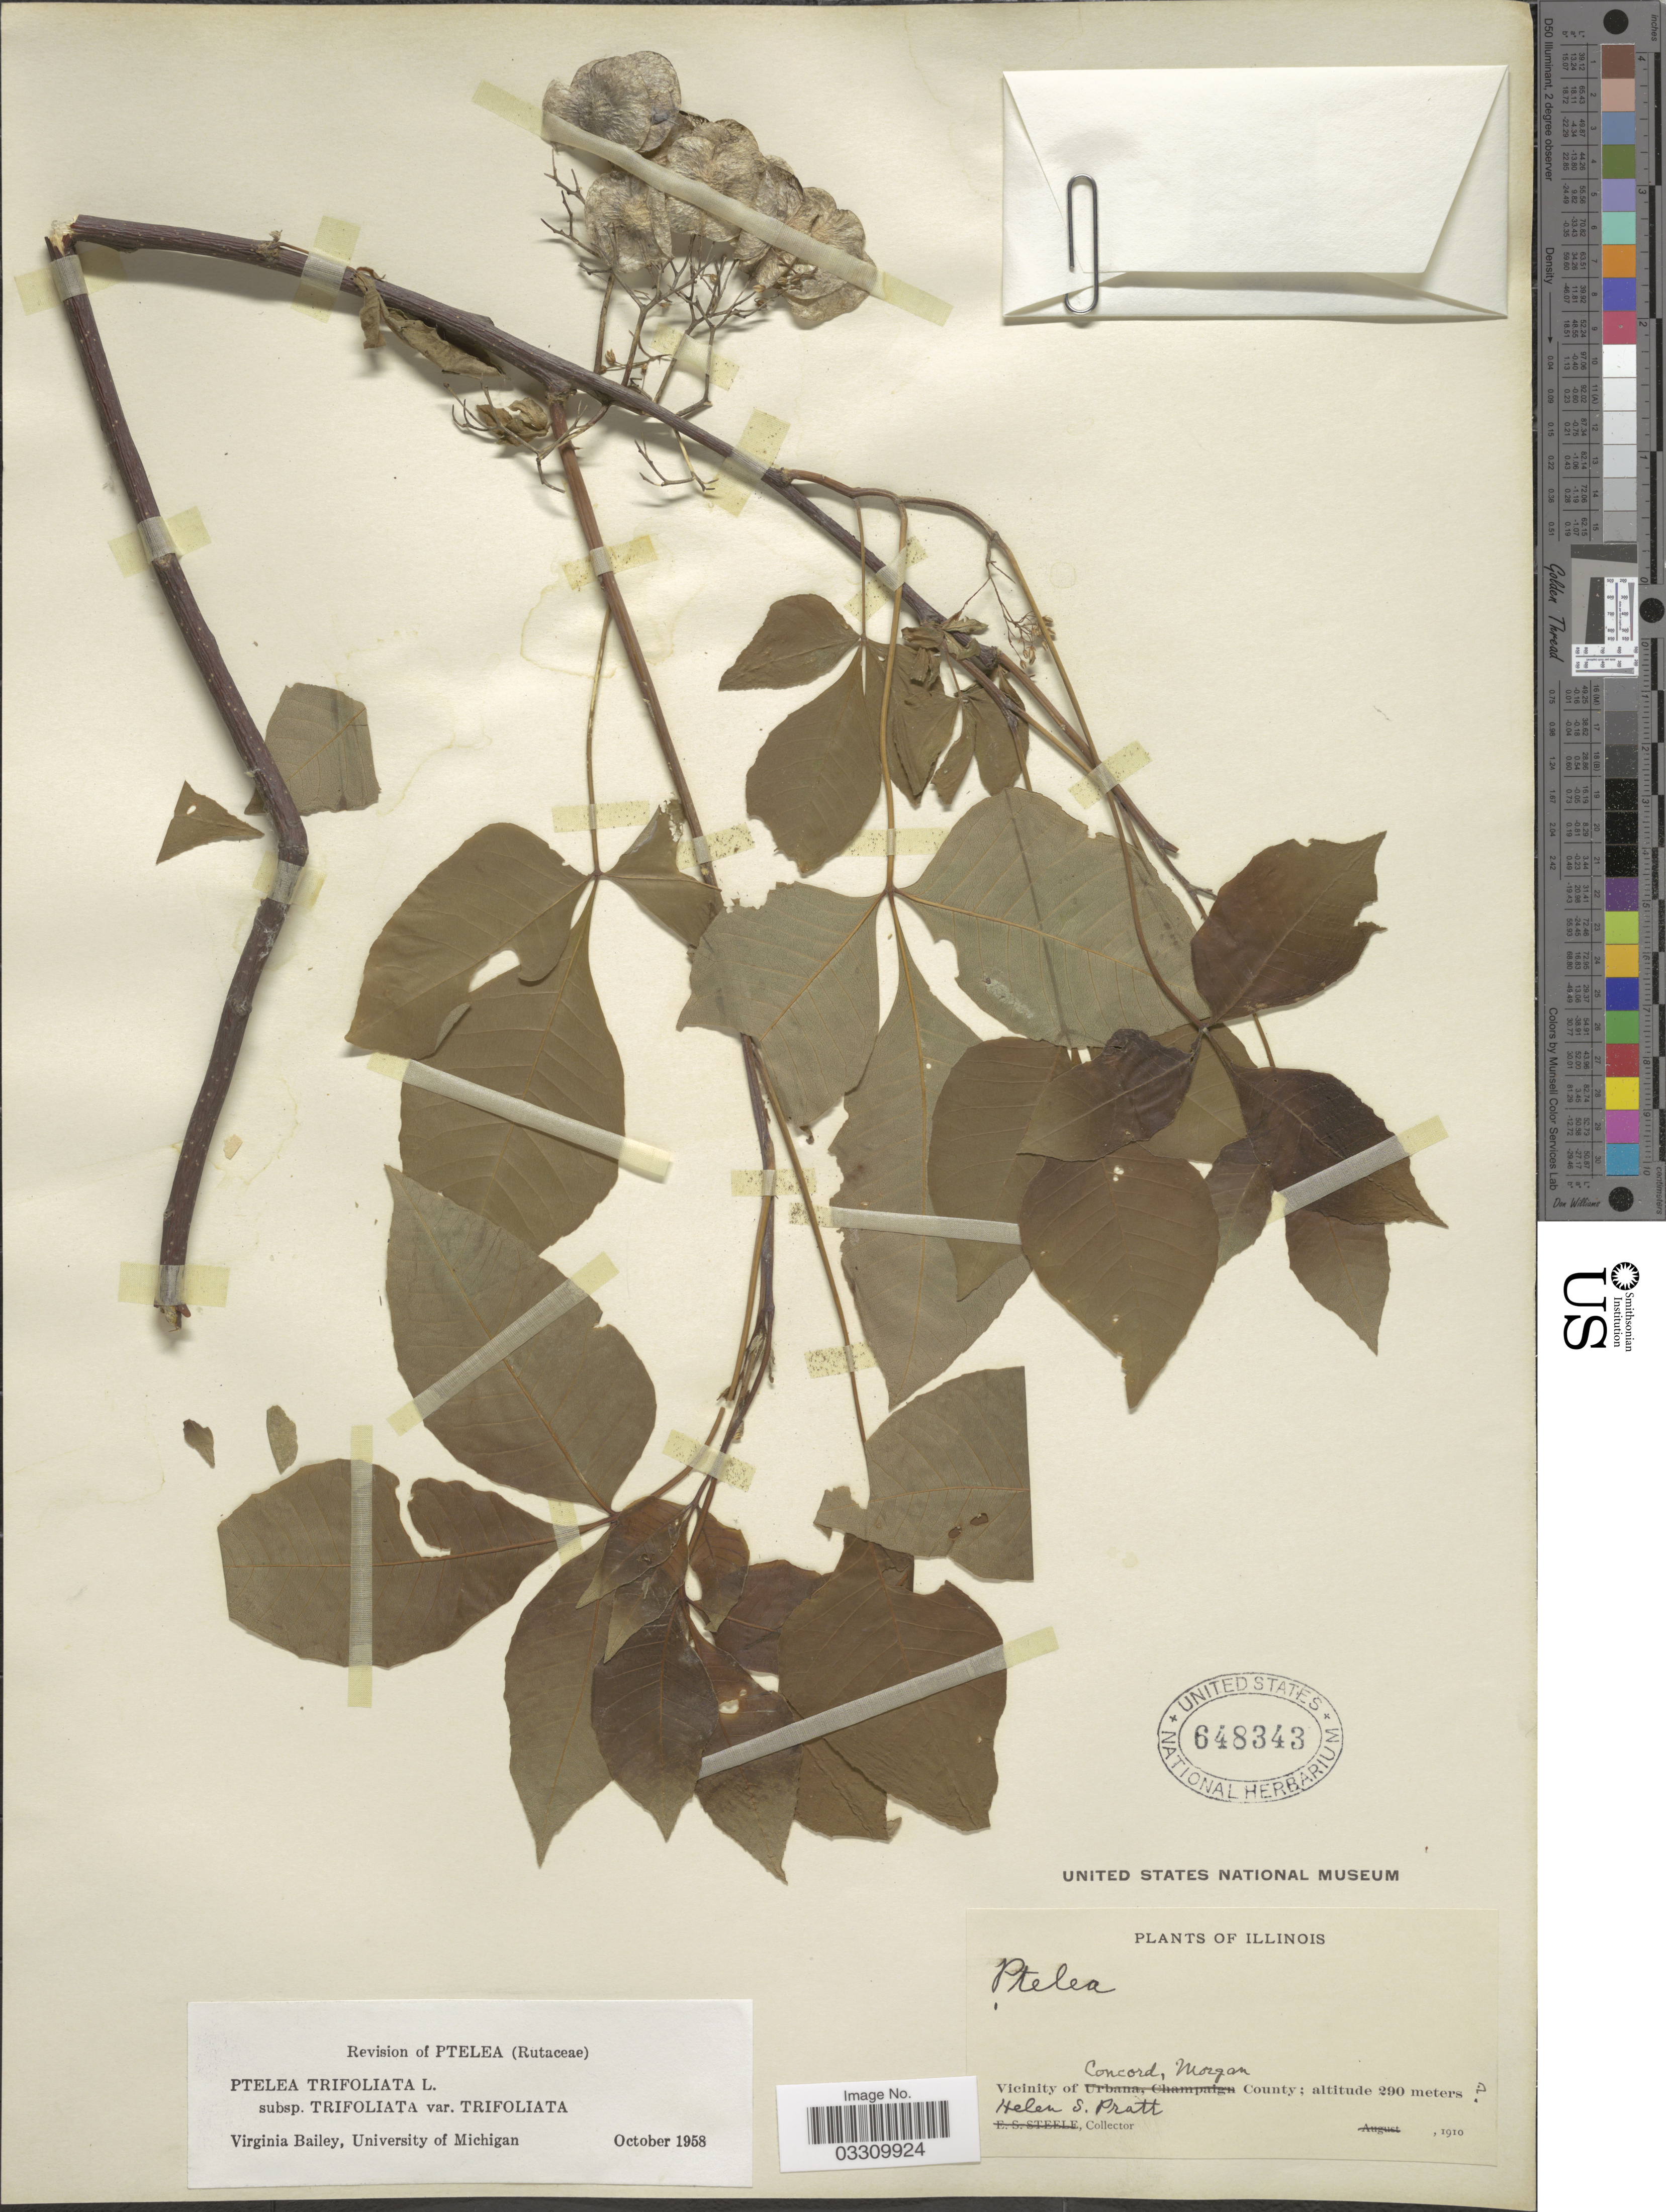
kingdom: Plantae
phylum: Tracheophyta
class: Magnoliopsida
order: Sapindales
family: Rutaceae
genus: Ptelea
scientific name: Ptelea trifoliata subsp. trifoliata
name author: L.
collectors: H. Pratt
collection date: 1910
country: United States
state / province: Illinois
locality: Vicinity of Concord, Morgan County.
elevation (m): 290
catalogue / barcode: US 648343